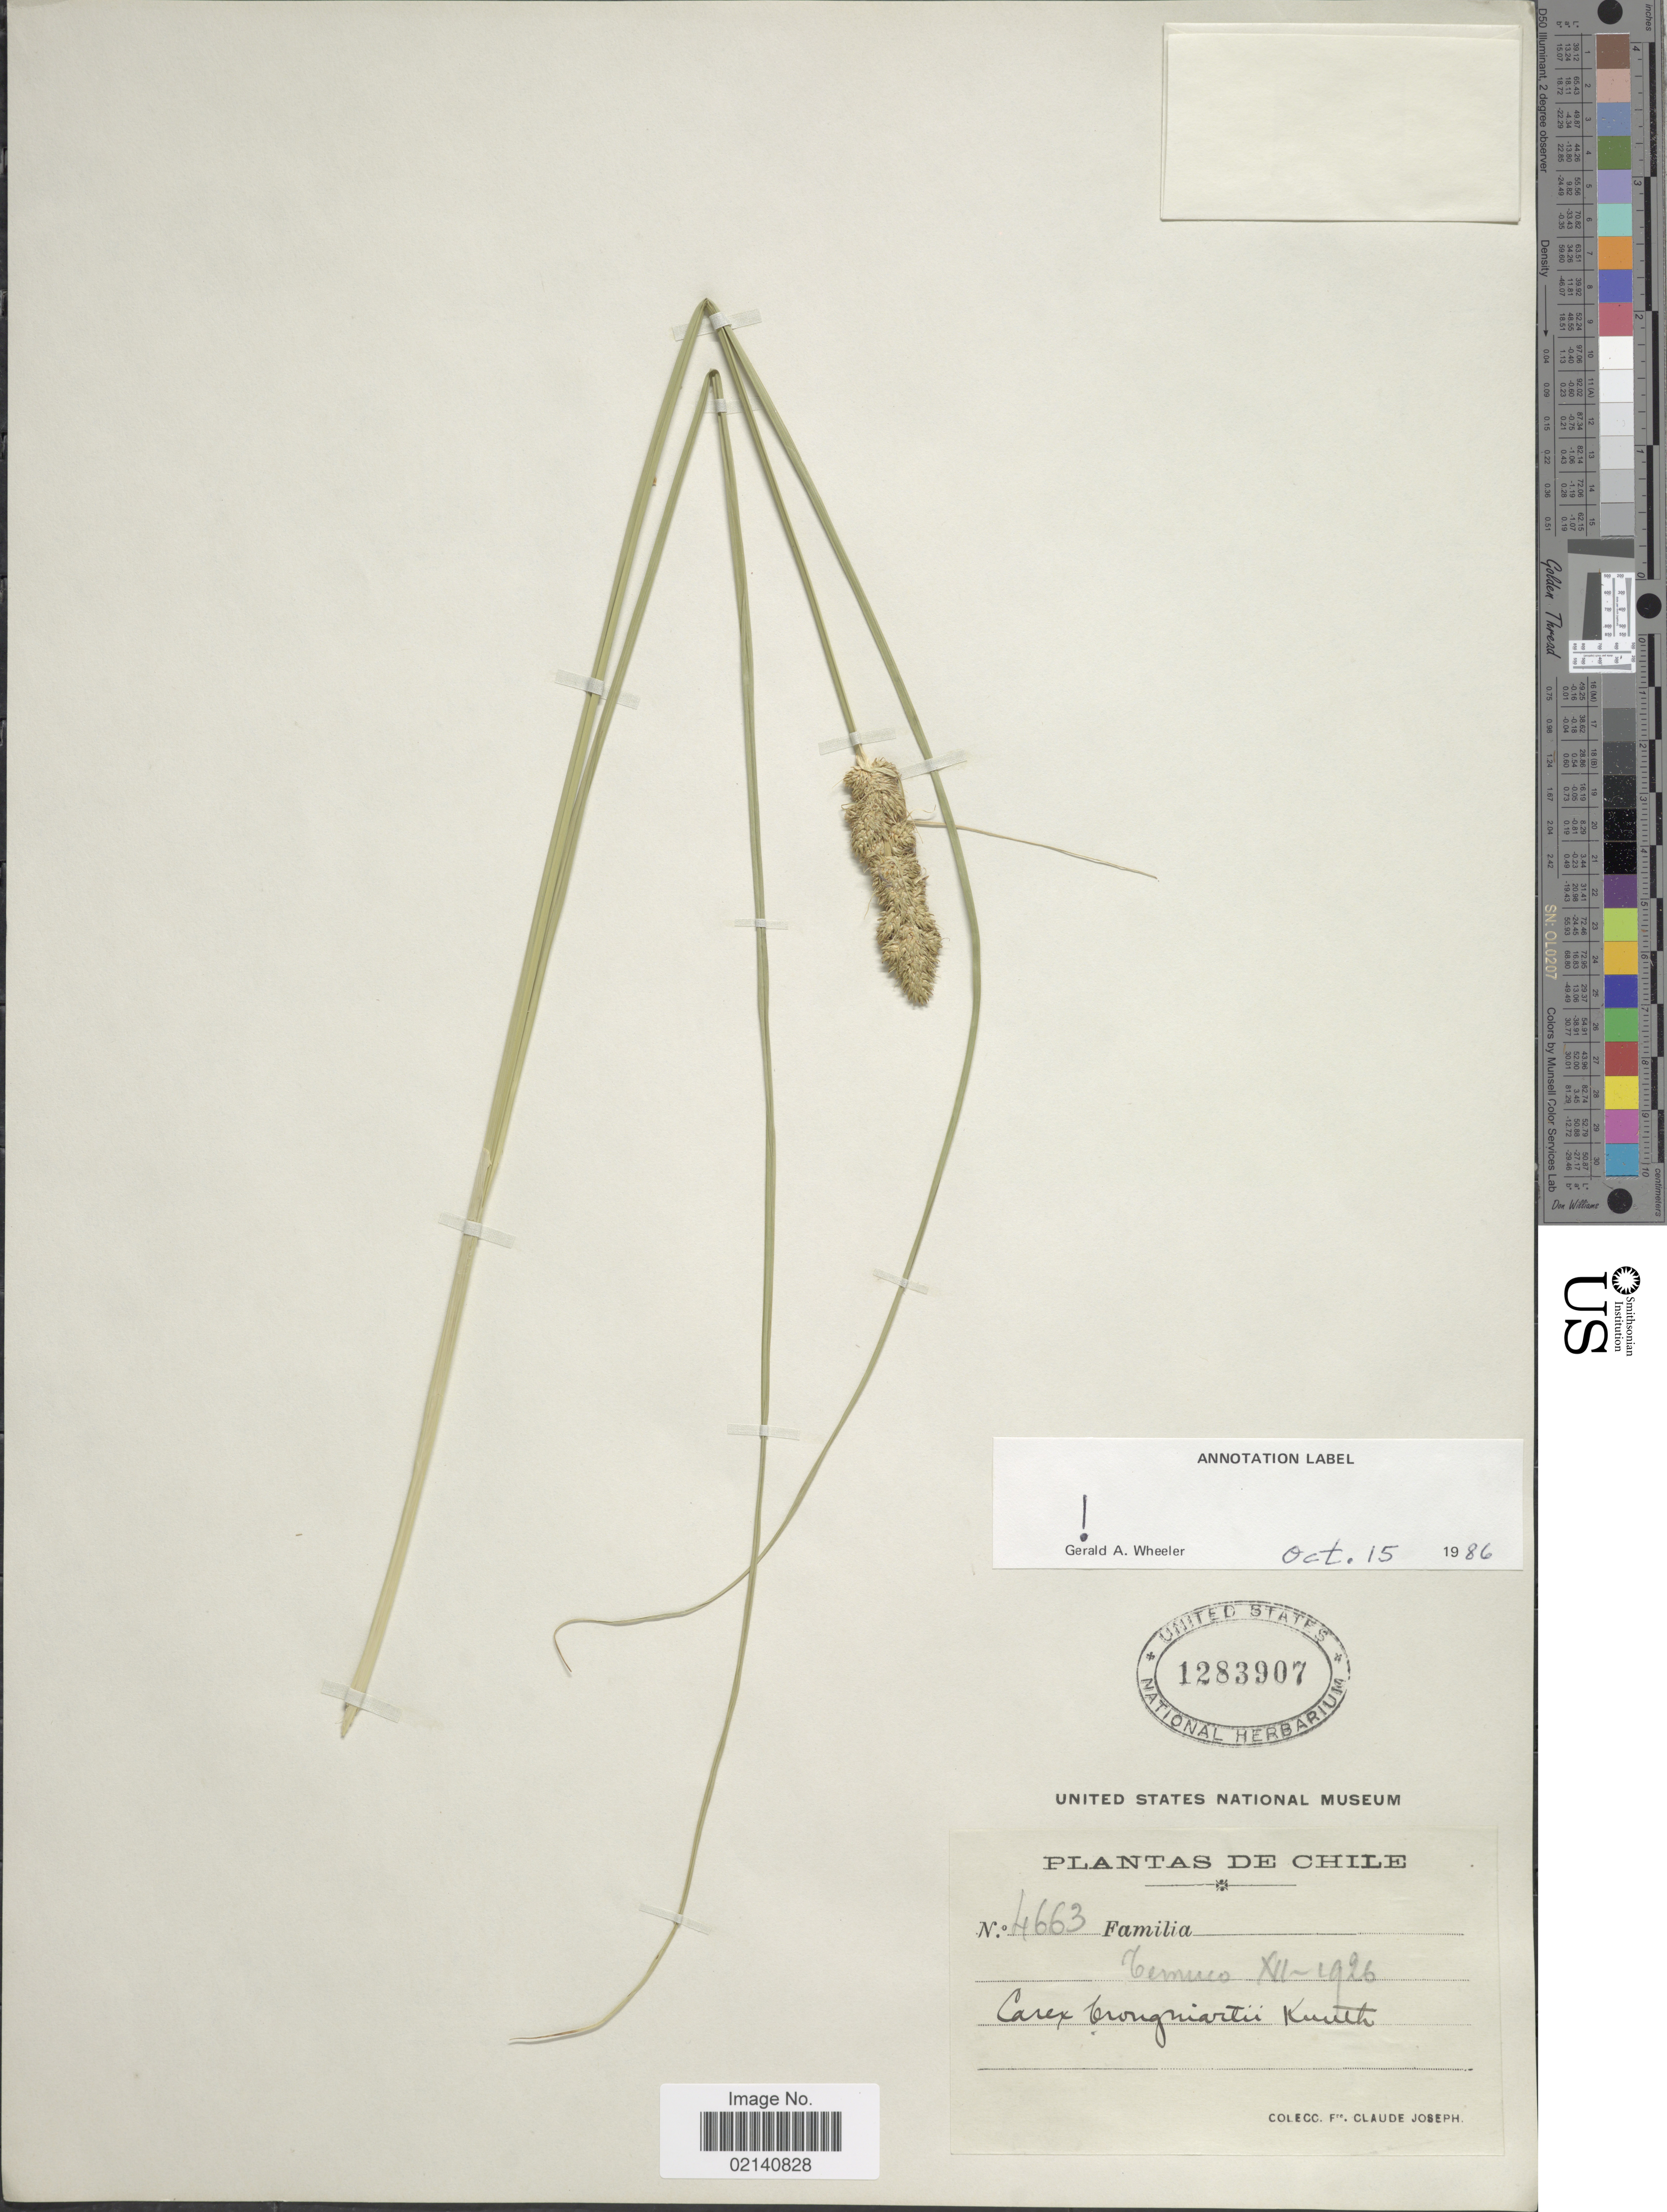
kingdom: Plantae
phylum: Tracheophyta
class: Liliopsida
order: Poales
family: Cyperaceae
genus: Carex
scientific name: Carex brongniartii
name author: Kunth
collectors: Bro. Claude-Joseph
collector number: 4663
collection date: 1926-12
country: Chile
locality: Temuco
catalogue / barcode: US 1283907